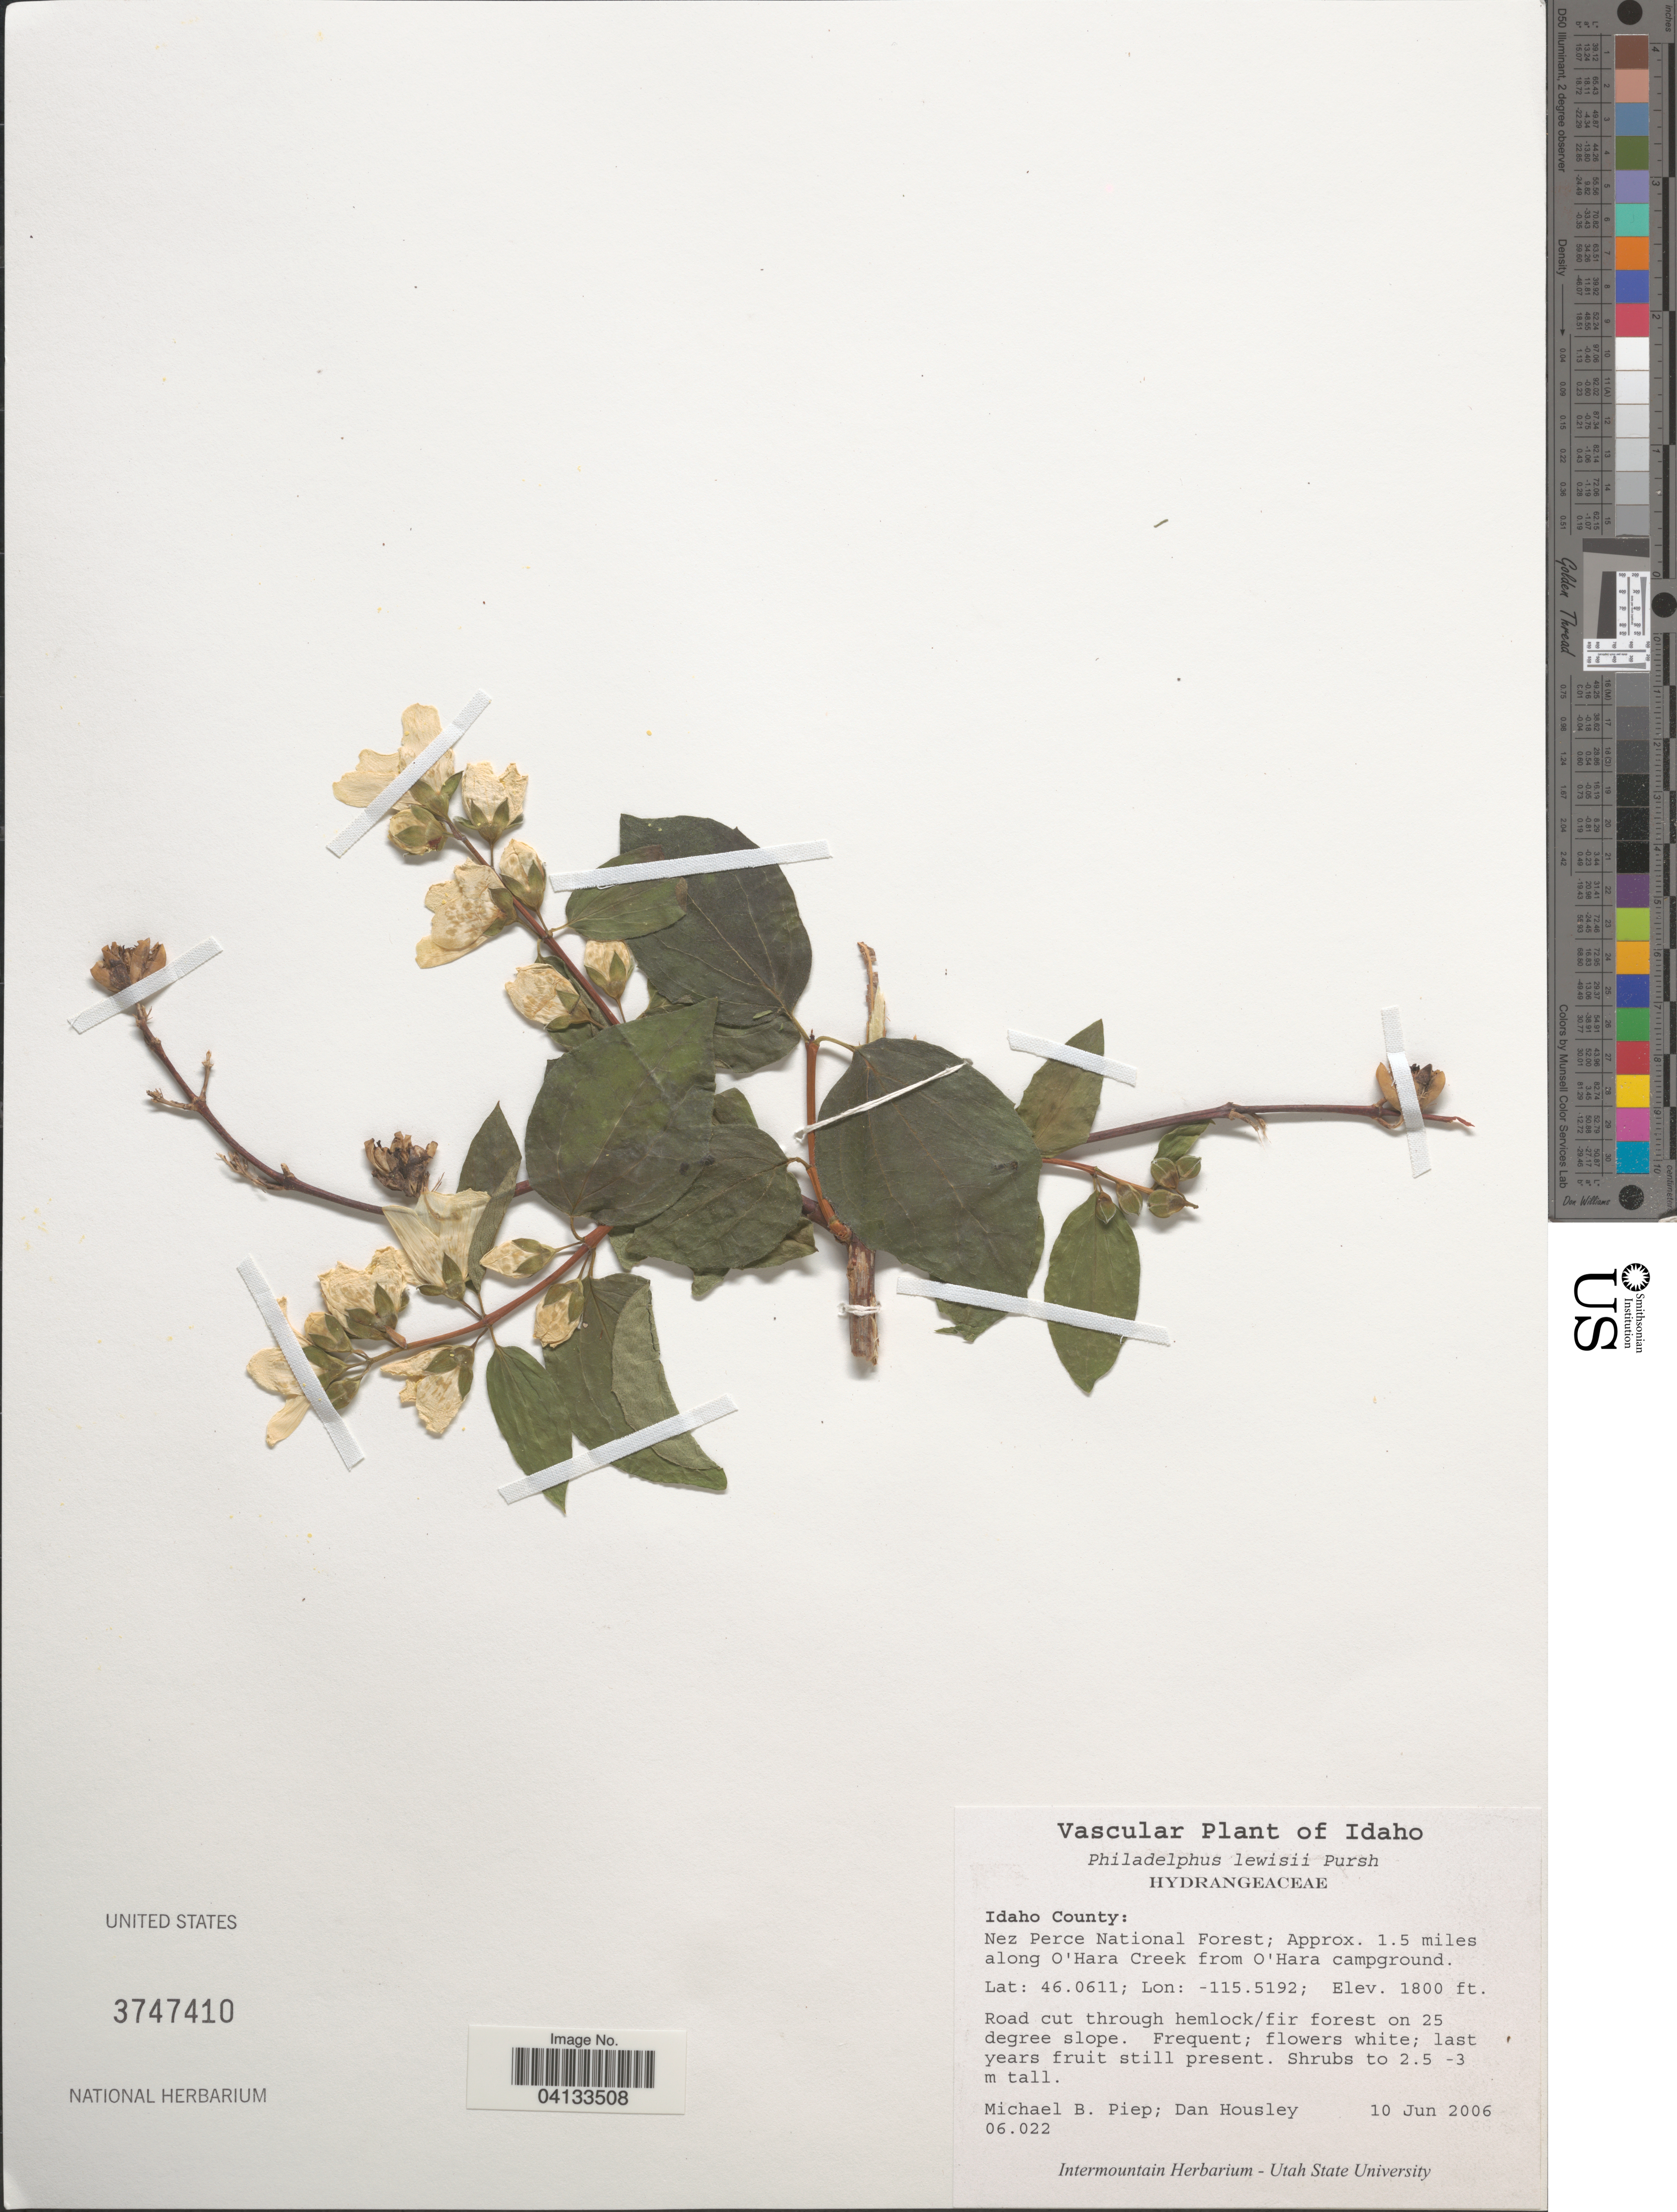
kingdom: Plantae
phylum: Tracheophyta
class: Magnoliopsida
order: Cornales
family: Hydrangeaceae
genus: Philadelphus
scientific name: Philadelphus lewisii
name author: Pursh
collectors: M. Piep & D. Housley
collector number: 06.022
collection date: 2006-06-10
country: United States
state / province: Idaho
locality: Idaho County: Nez Perce National Forest; Approx. 1.5 miles along O'Hara Creek from O'Hara campground.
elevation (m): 549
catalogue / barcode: US 3747410